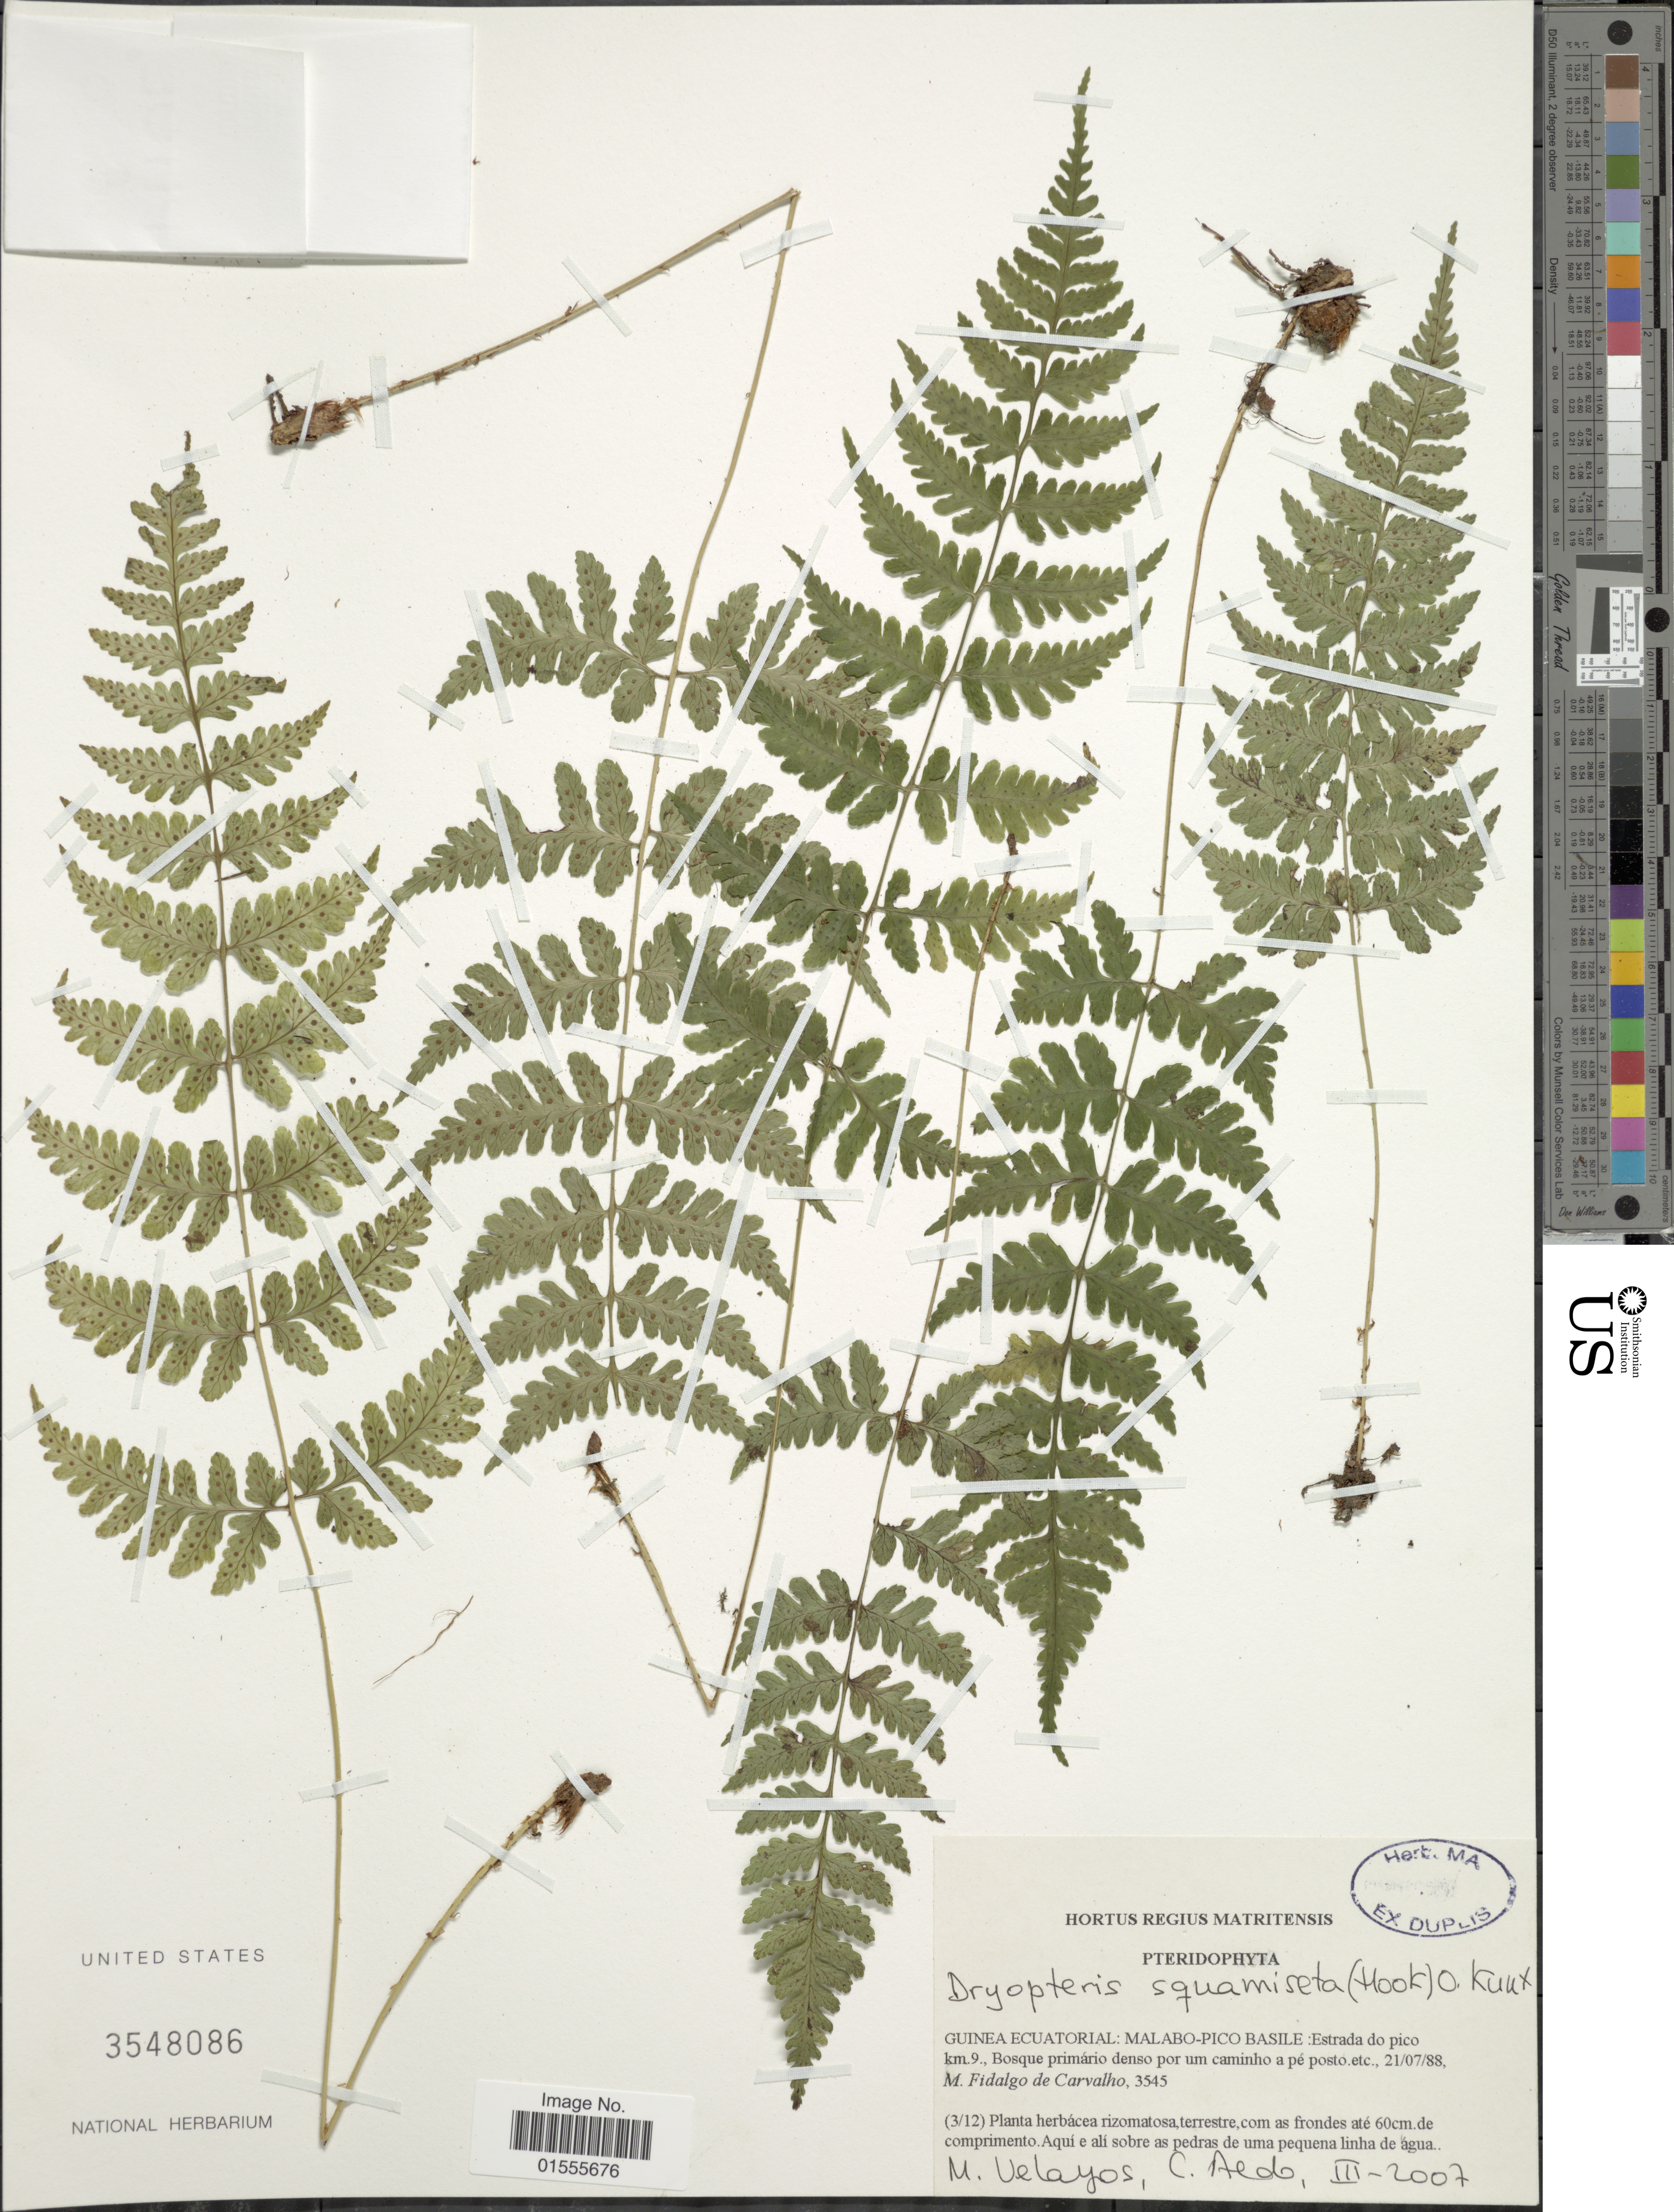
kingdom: Plantae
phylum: Tracheophyta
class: Polypodiopsida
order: Polypodiales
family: Dryopteridaceae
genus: Dryopteris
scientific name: Dryopteris squamiseta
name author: (Hook.) Kuntze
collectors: M. Fidalgo de Carvalho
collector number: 3545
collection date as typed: Transcribed d/m/y: 21/7/88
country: Equatorial Guinea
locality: Malabo-Pico Basile: Estrada do pico km9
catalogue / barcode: US 3548086